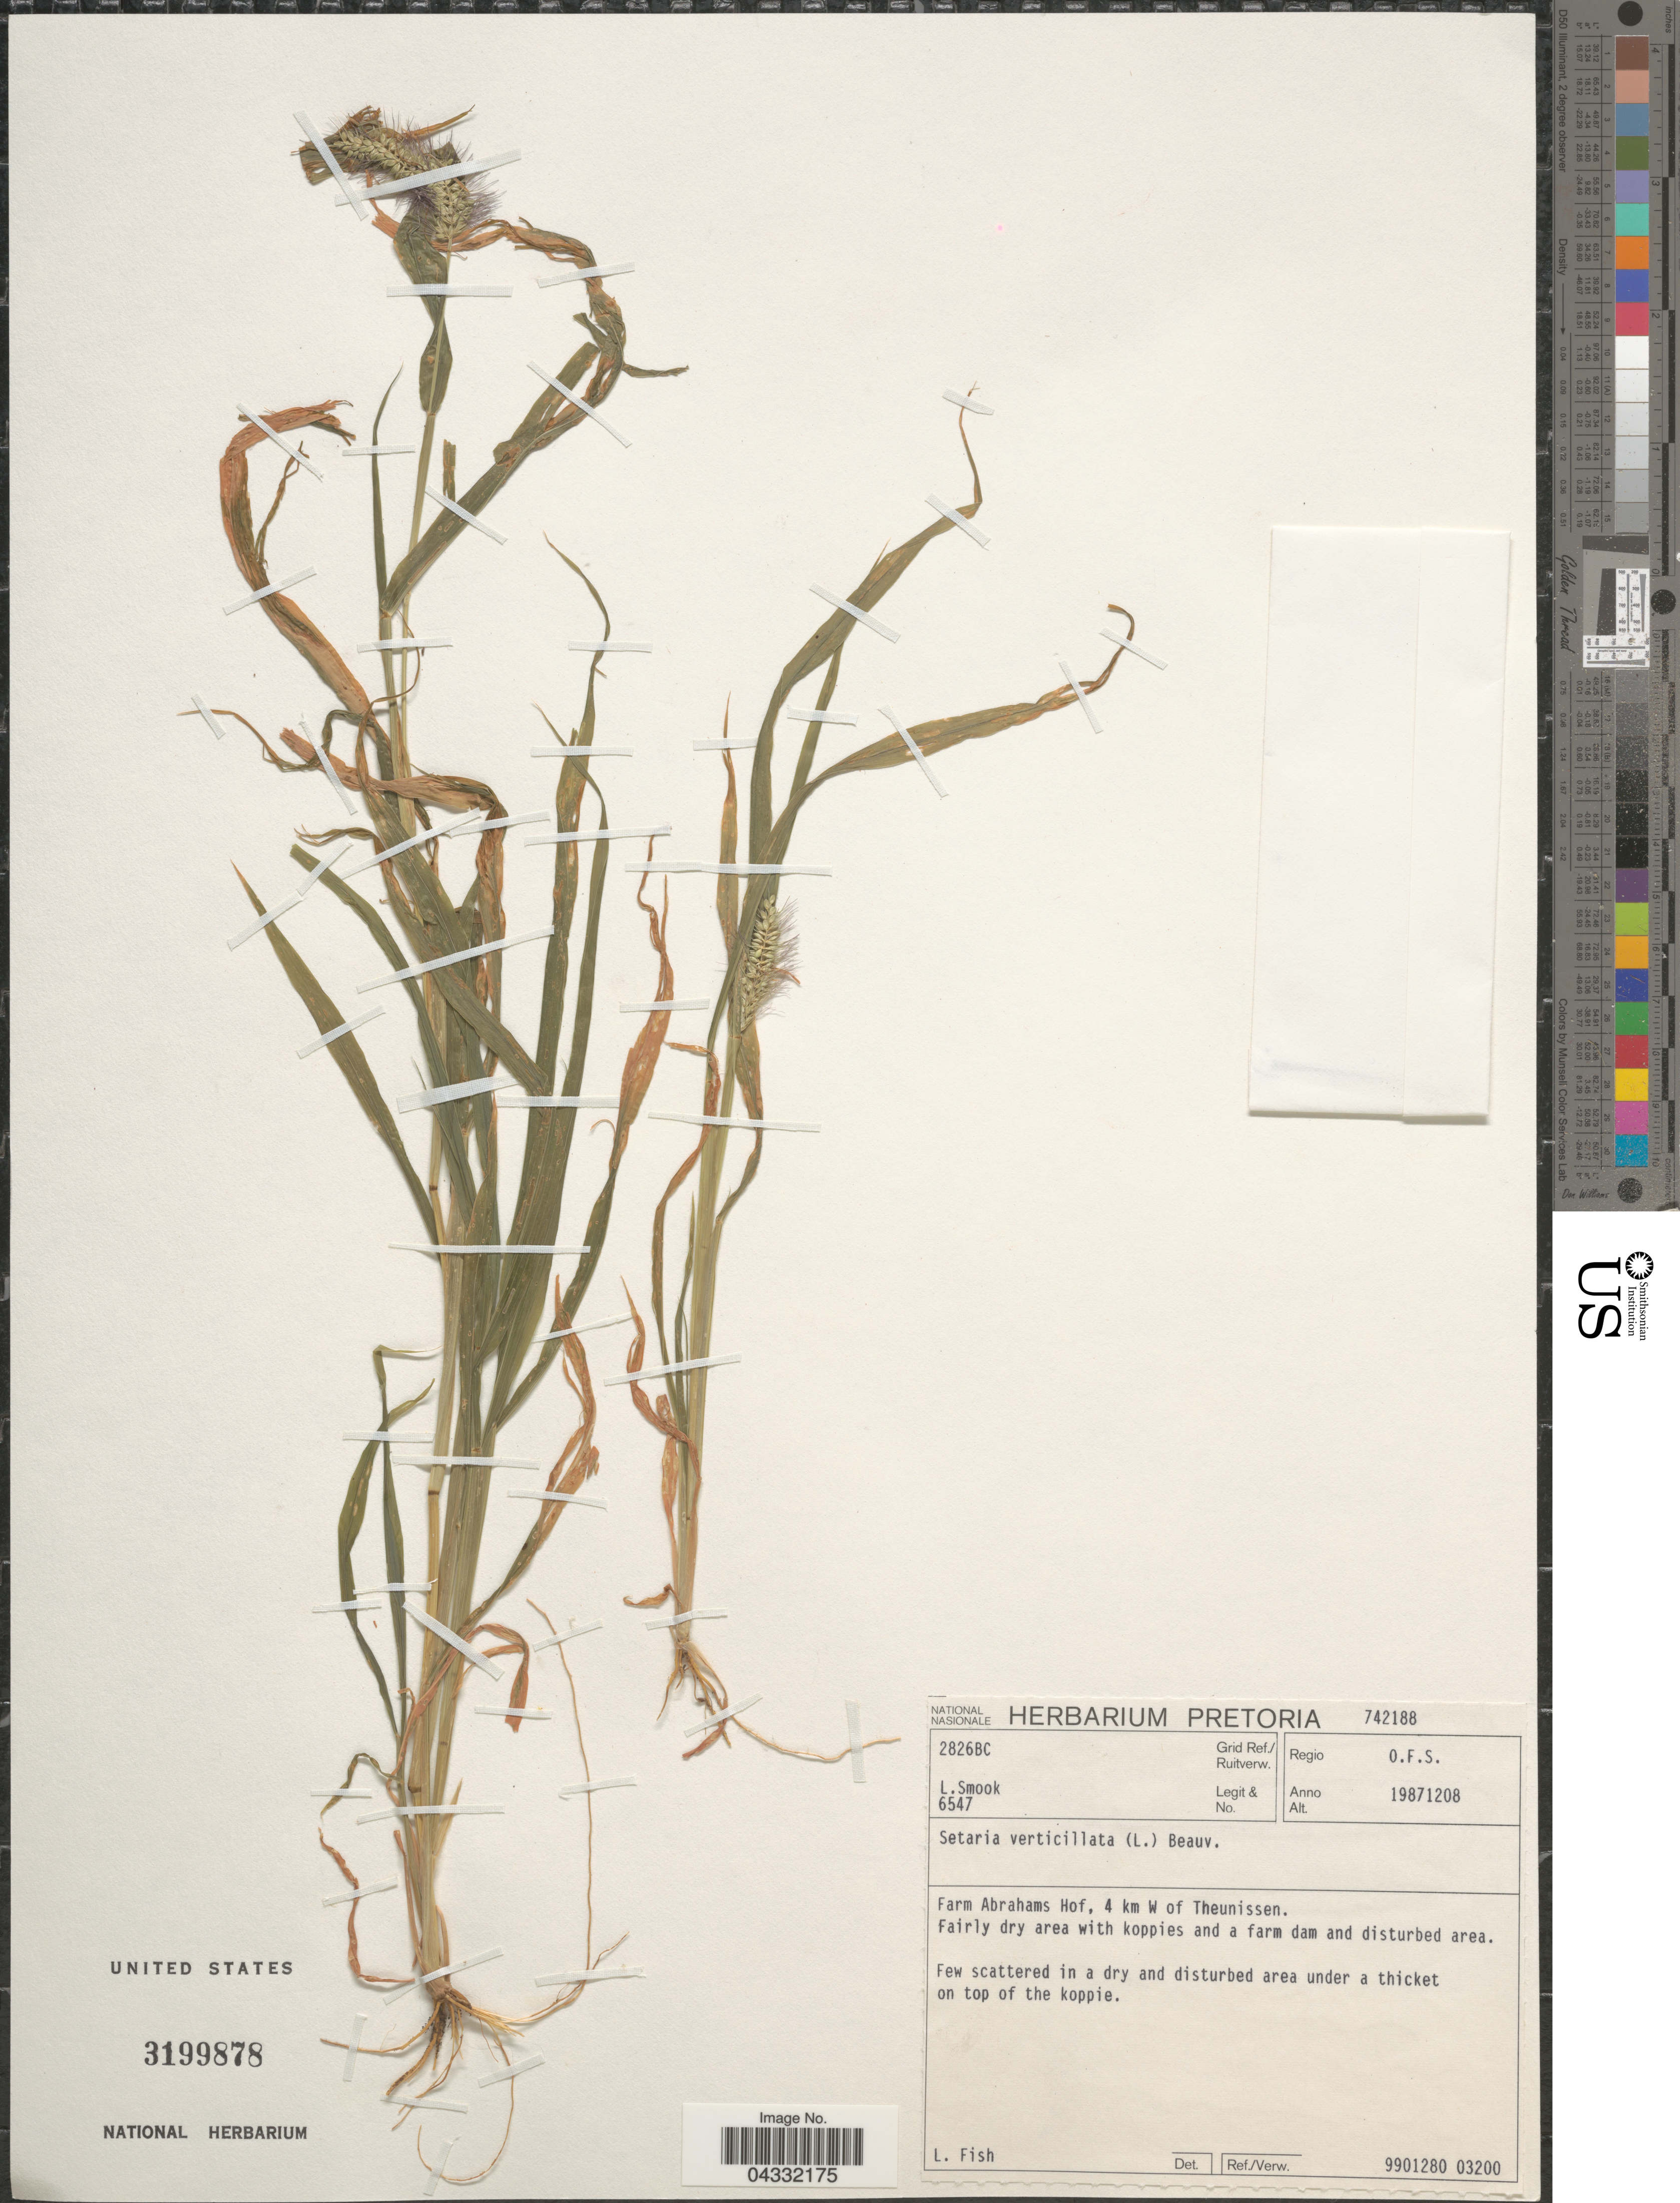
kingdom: Plantae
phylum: Tracheophyta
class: Liliopsida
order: Poales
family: Poaceae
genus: Setaria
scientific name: Setaria verticillata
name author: (L.) P. Beauv.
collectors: L. Smook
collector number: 6547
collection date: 1987-12-08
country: South Africa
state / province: Free State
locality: Grid Ref./Ruitverw. 2826BC. Regio O.F.S. Farm Abrahams Hof, 4 km W of Theunissen. Fairly dry area with koppies and a farm dam and disturbed area. In a dry and disturbed area under a thicket on top of the koppie.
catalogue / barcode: US 3199878